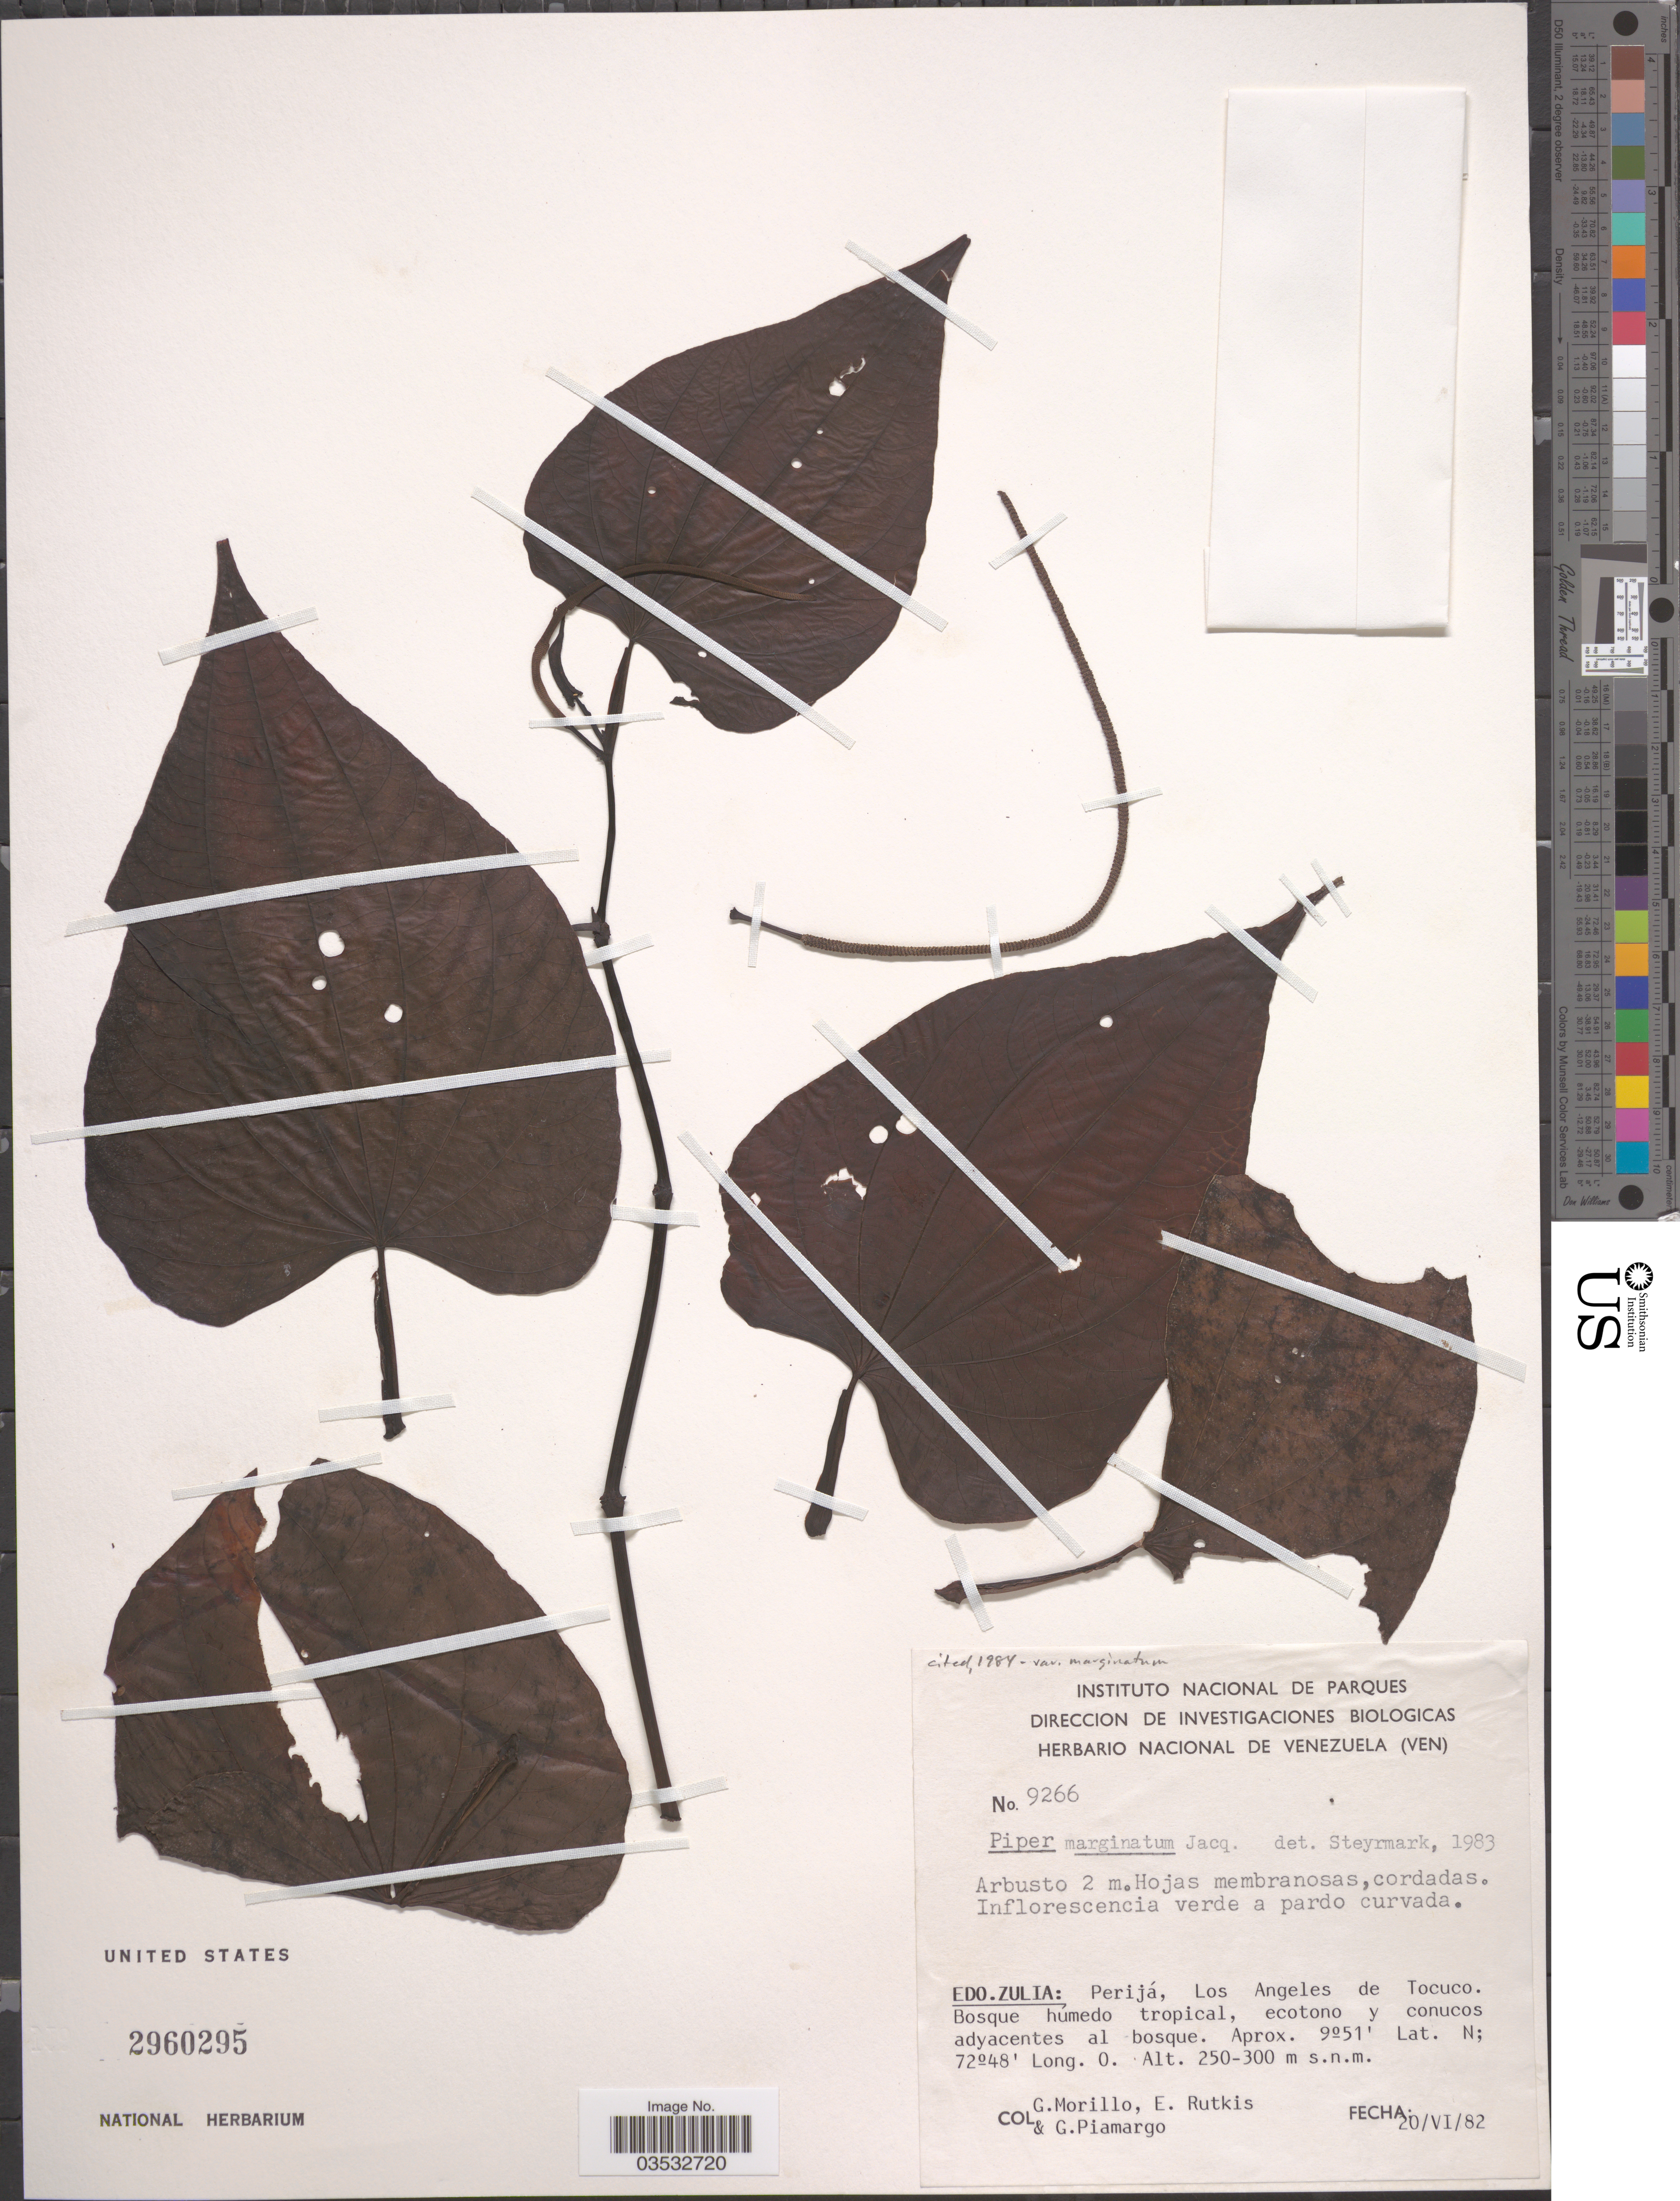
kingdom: Plantae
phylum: Tracheophyta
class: Magnoliopsida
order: Piperales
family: Piperaceae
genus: Piper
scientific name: Piper marginatum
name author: Jacq.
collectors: G. Morillo, E. Rutkis & G. Piamargo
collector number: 9266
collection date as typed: Transcribed d/m/y: 20/6/82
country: Venezuela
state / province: Zulia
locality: Perijá, Los Angeles de Tocuco.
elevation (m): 250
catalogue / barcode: US 2960295